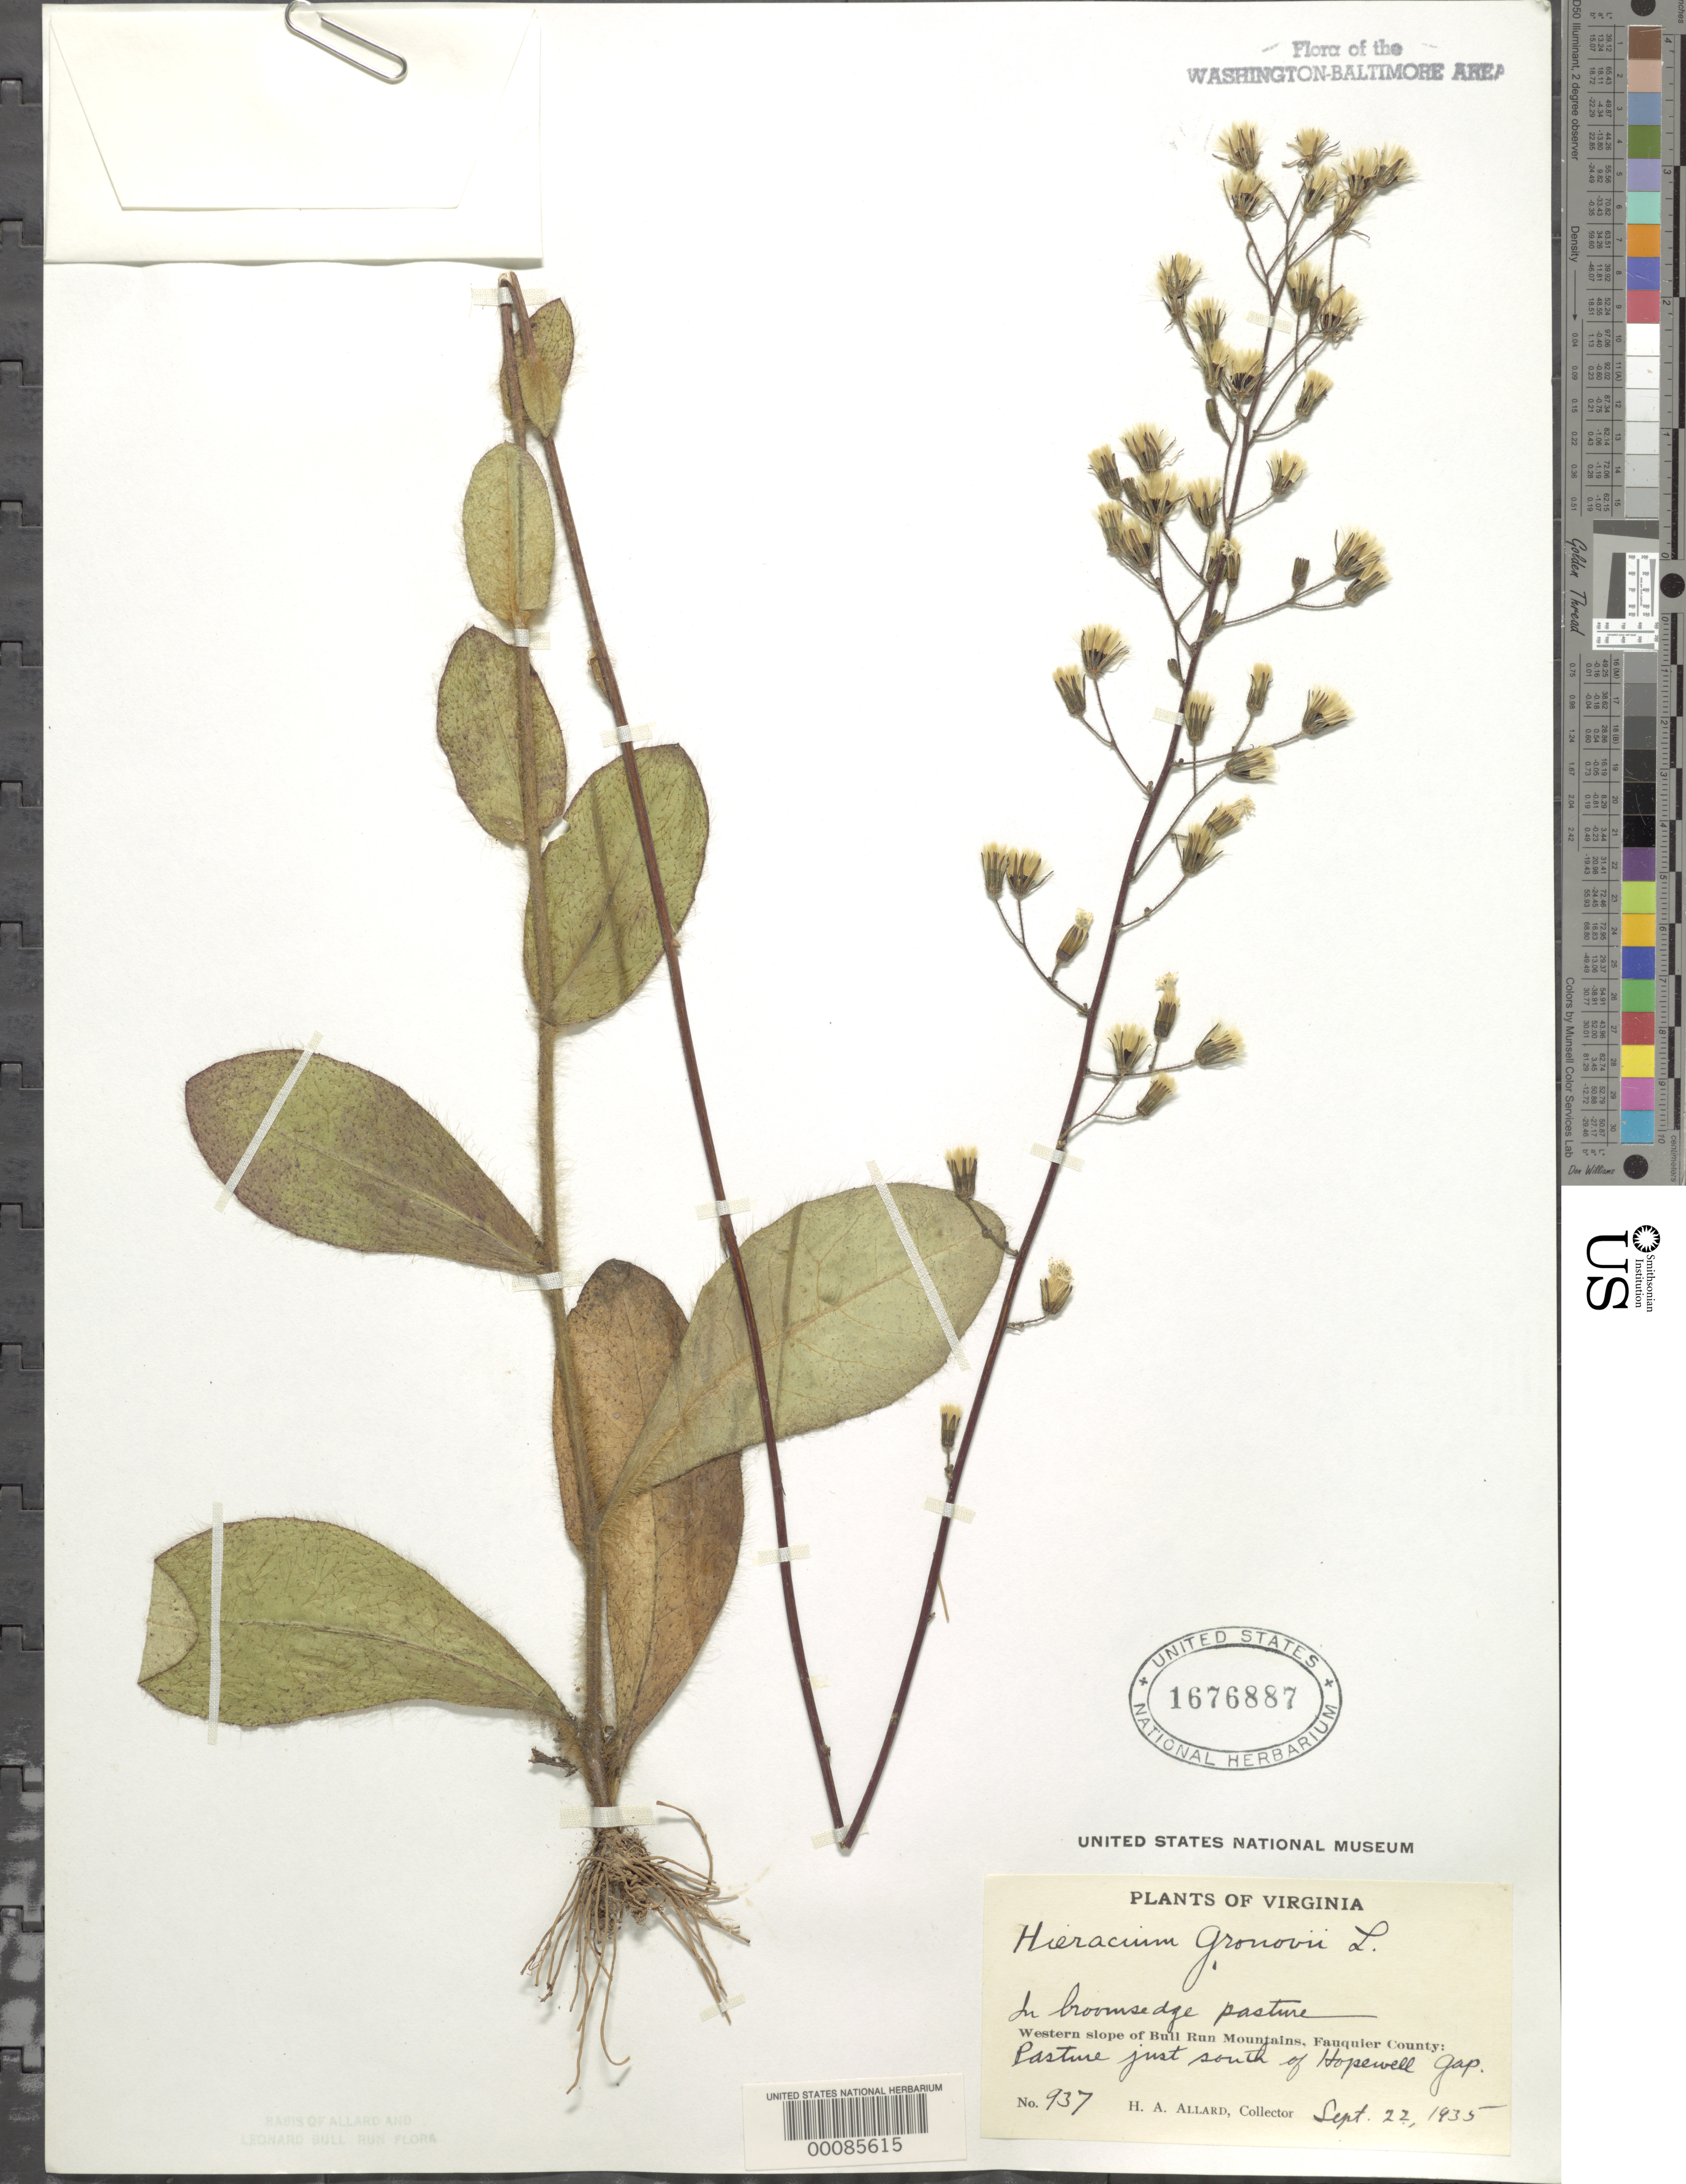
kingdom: Plantae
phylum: Tracheophyta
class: Magnoliopsida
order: Asterales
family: Asteraceae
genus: Hieracium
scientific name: Hieracium gronovii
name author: L.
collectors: H. A. Allard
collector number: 937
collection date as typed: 22 Sep 1935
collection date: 1935-09-22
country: United States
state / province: Virginia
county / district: Fauquier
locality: South of Hopewell Gap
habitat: Broomsedge pasture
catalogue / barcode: US 1676887